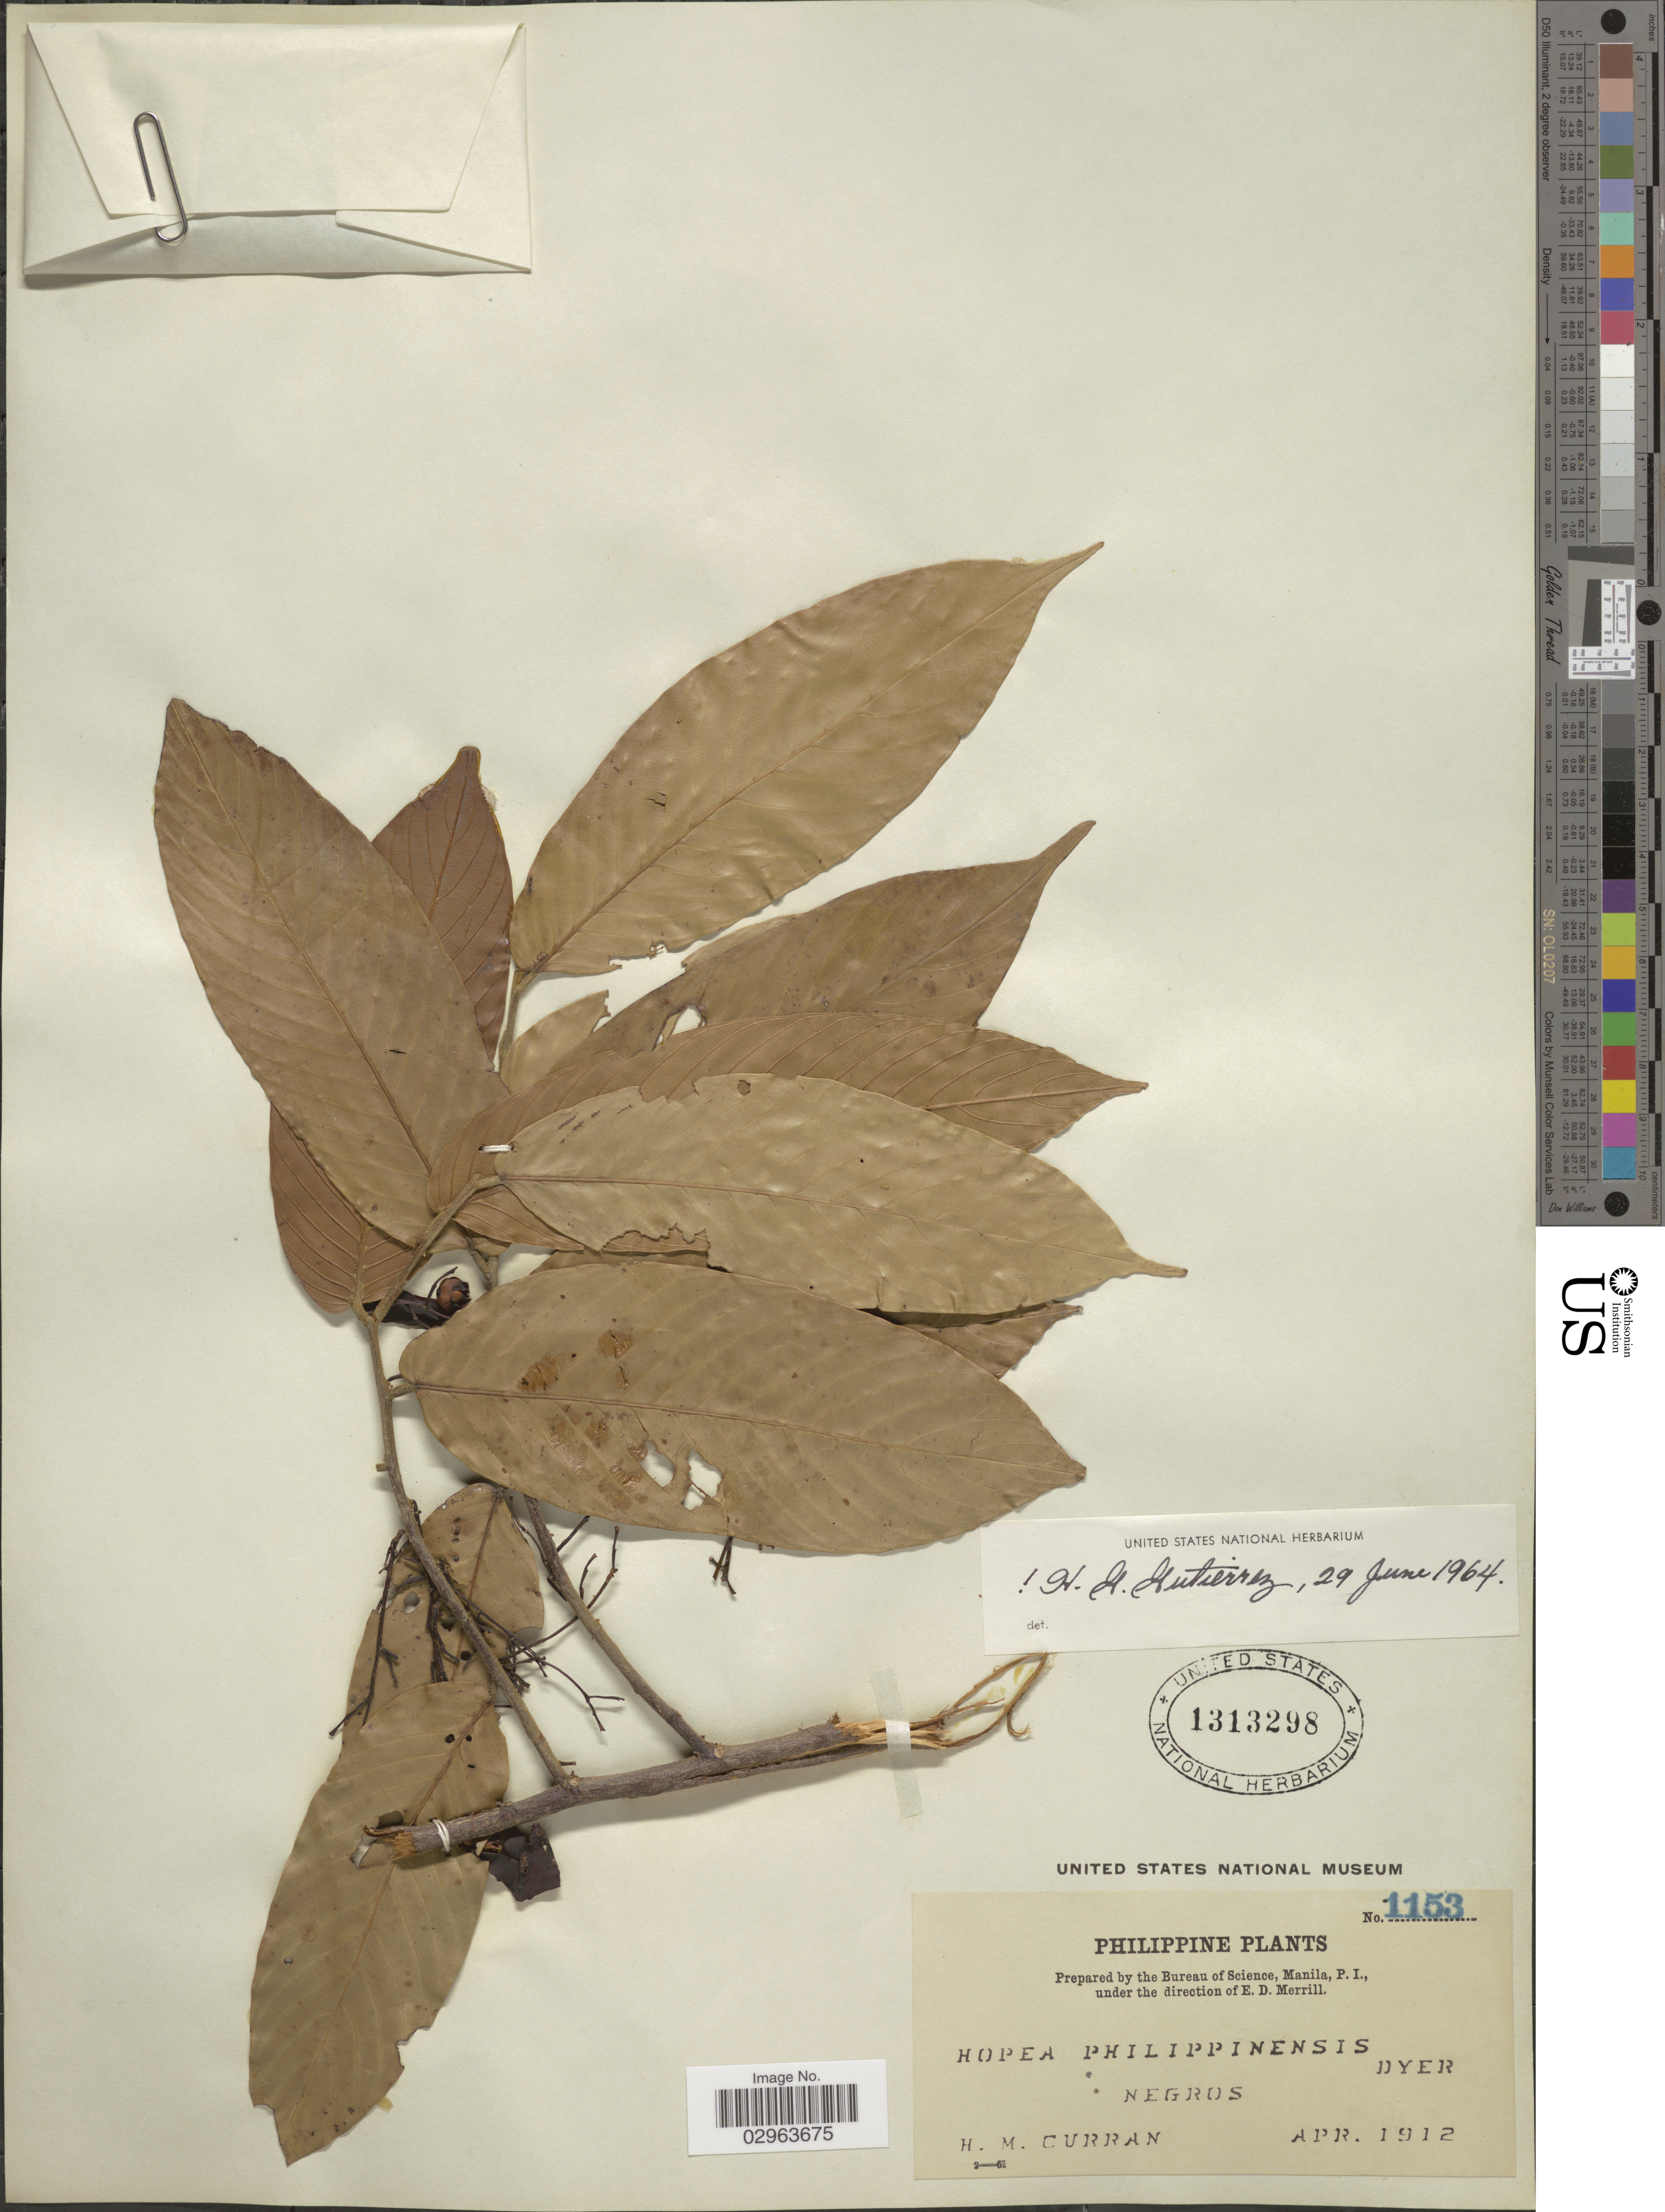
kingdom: Plantae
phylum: Tracheophyta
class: Magnoliopsida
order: Malvales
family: Dipterocarpaceae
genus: Hopea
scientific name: Hopea philippinensis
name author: Dyer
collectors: H. M. Curran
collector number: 1153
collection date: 1912-04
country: Philippines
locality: Negros.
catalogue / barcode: US 1313298